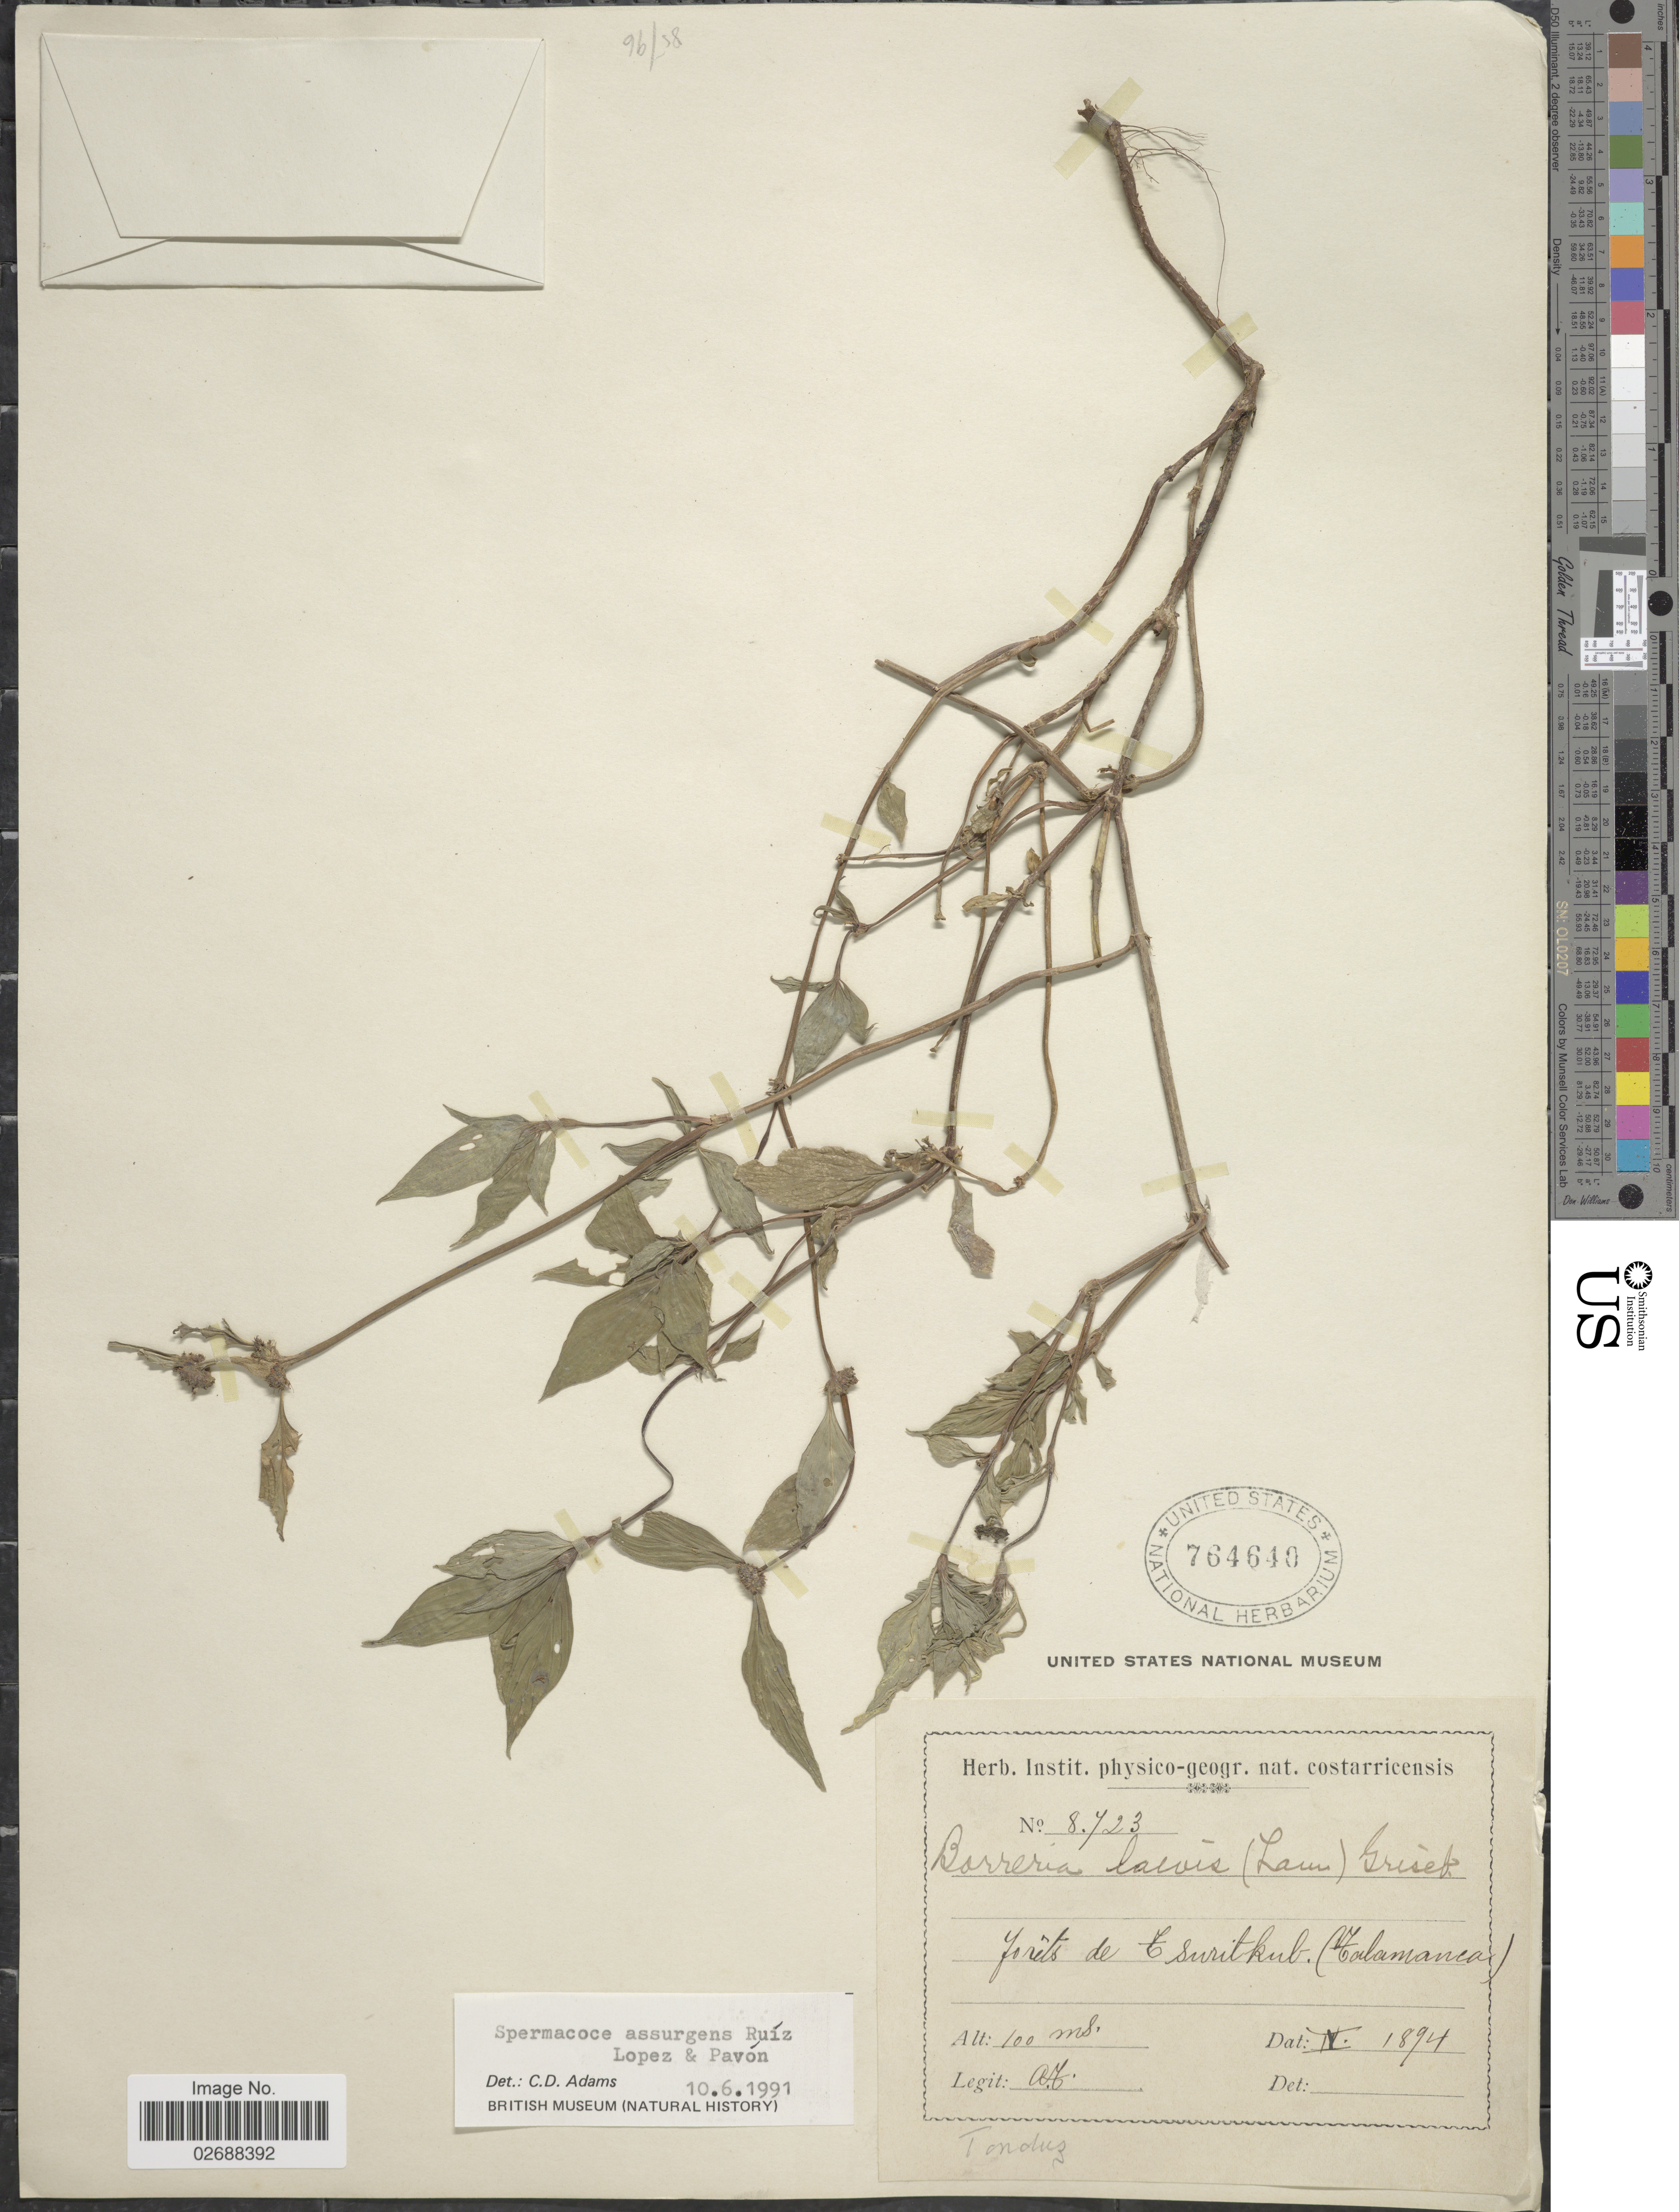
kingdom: Plantae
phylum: Tracheophyta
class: Magnoliopsida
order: Gentianales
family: Rubiaceae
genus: Borreria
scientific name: Borreria assurgens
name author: (Ruiz & Pav.) Griseb.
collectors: A. Tonduz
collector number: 8723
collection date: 1894-04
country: Costa Rica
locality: Forêts de Tsuritkub. (Talamanca)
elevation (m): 100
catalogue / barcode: US 764640